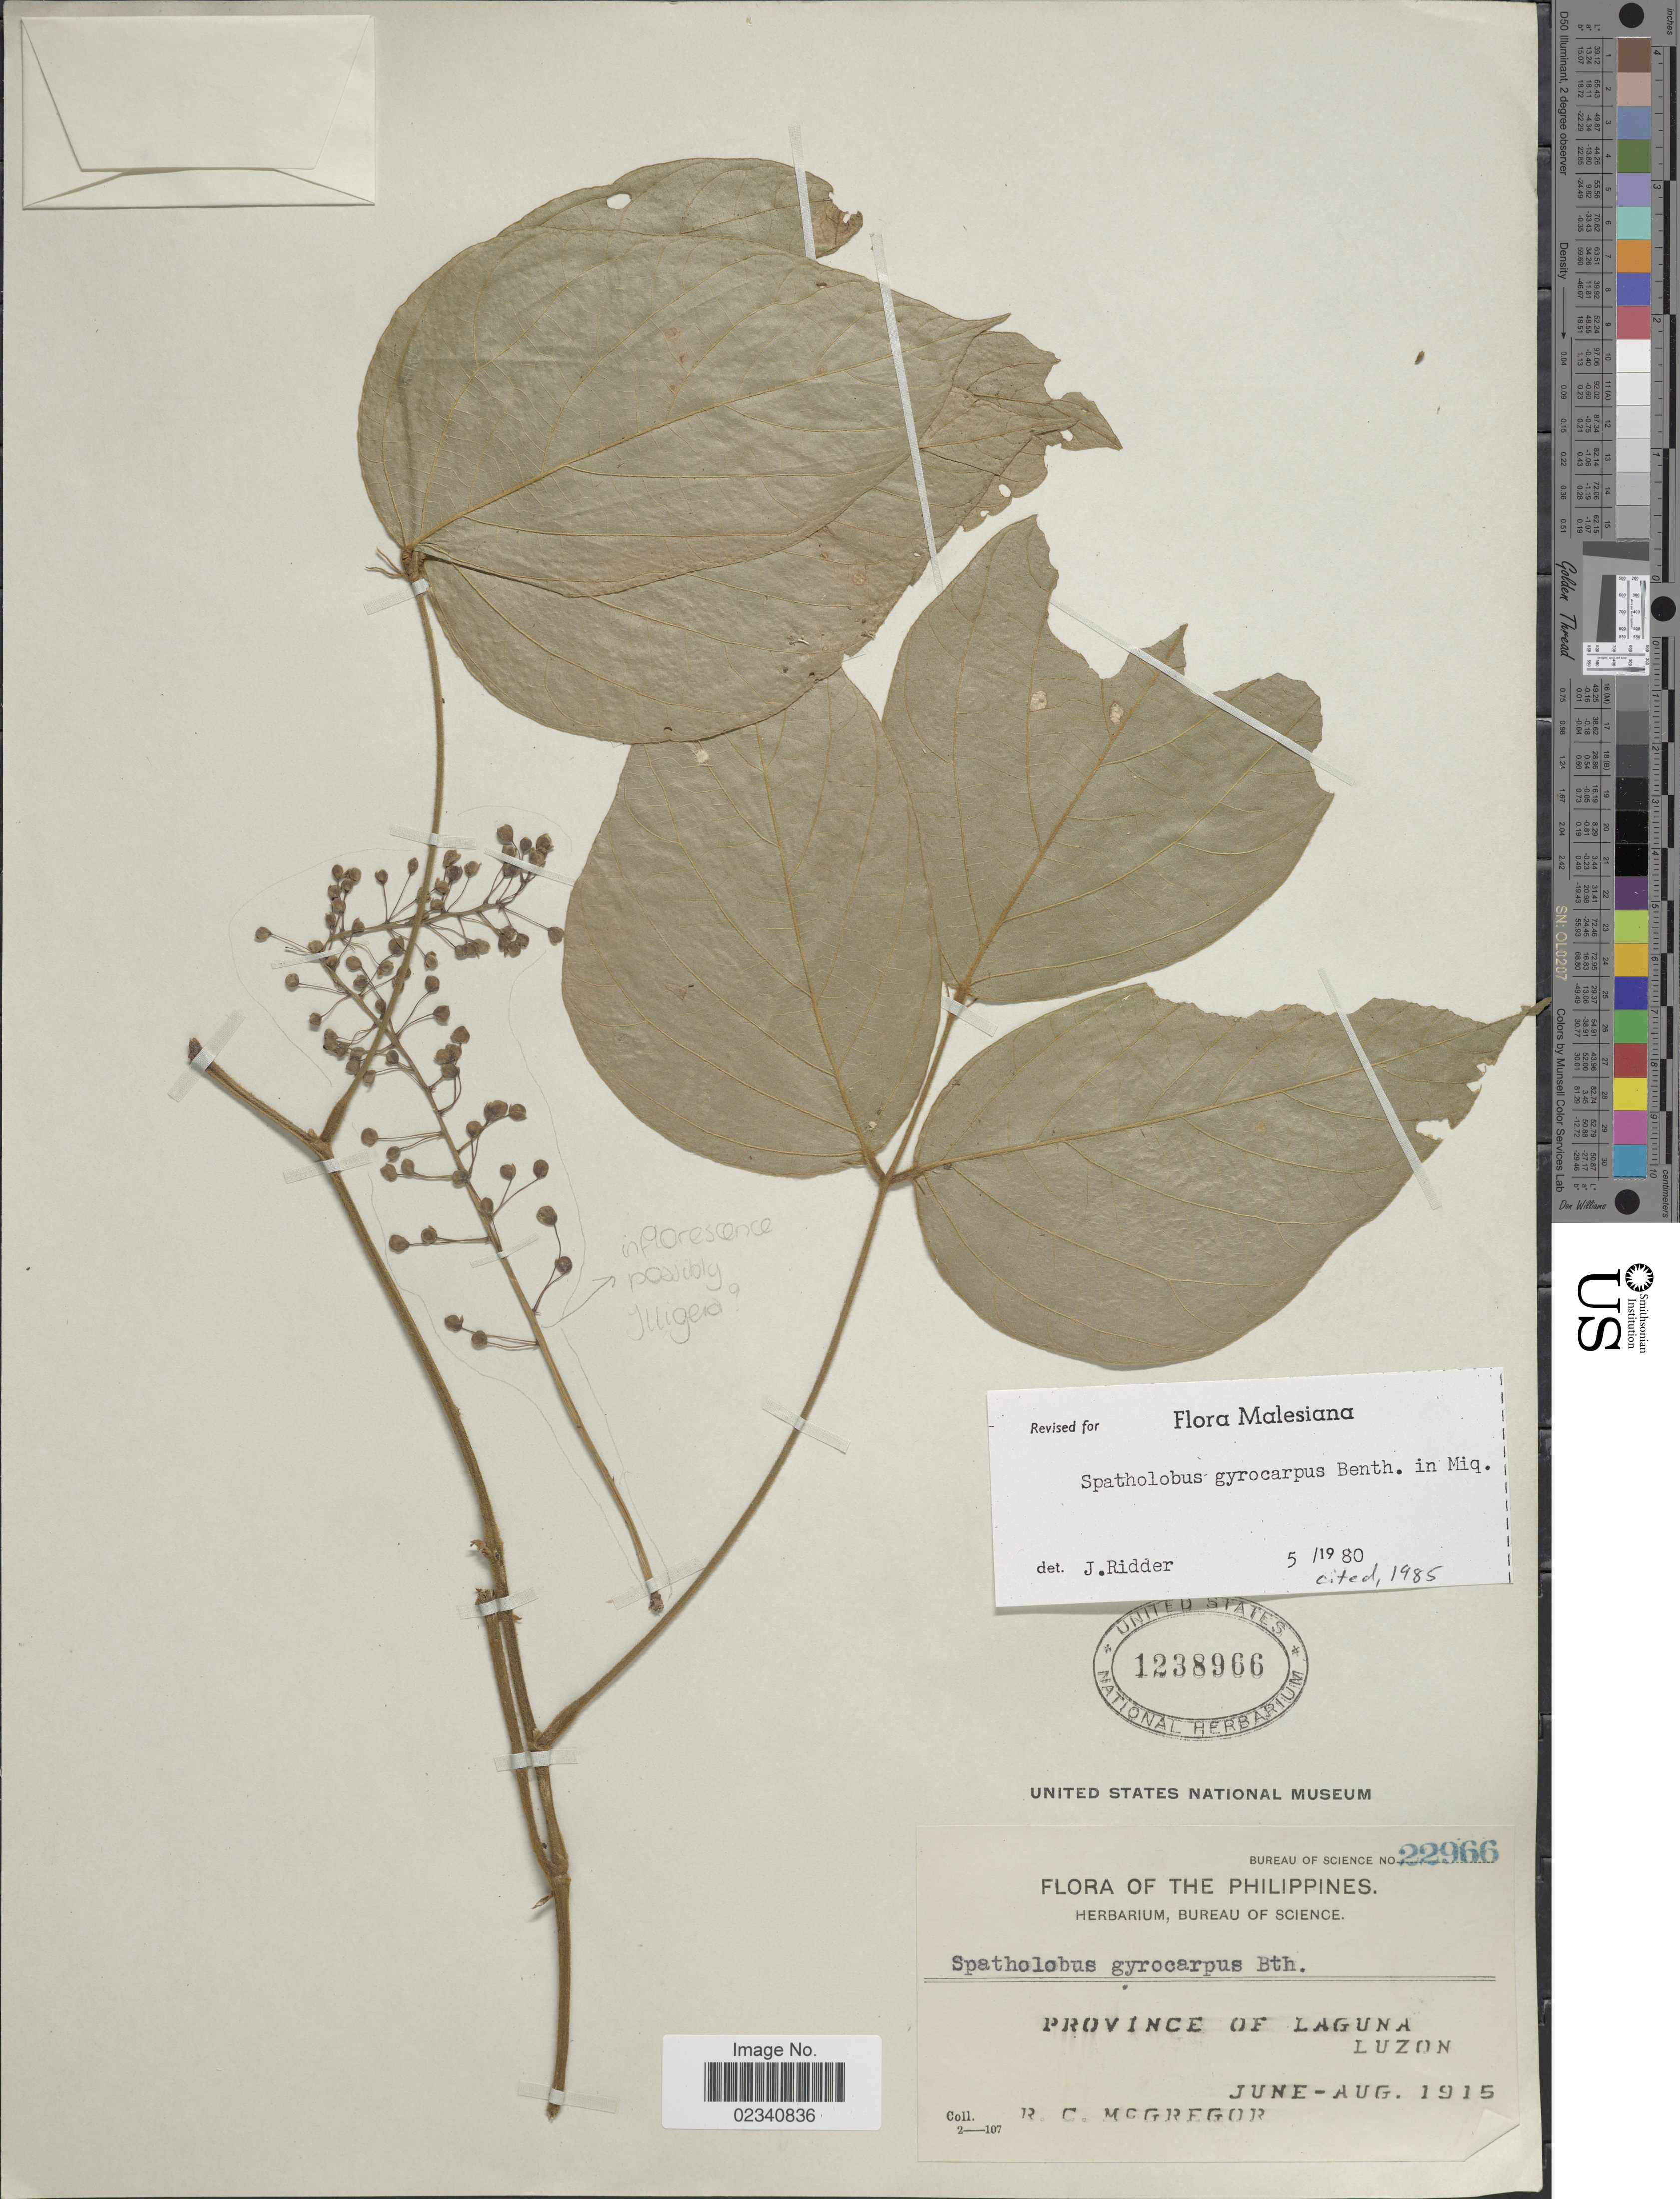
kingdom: Plantae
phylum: Tracheophyta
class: Magnoliopsida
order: Fabales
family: Fabaceae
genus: Spatholobus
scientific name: Spatholobus gyrocarpus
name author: Benth.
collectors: R. C. McGregor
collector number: Bureau of Science 2966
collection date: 1915-06/1915-08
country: Philippines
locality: Province of Laguna, Luzon.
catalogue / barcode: US 1238966